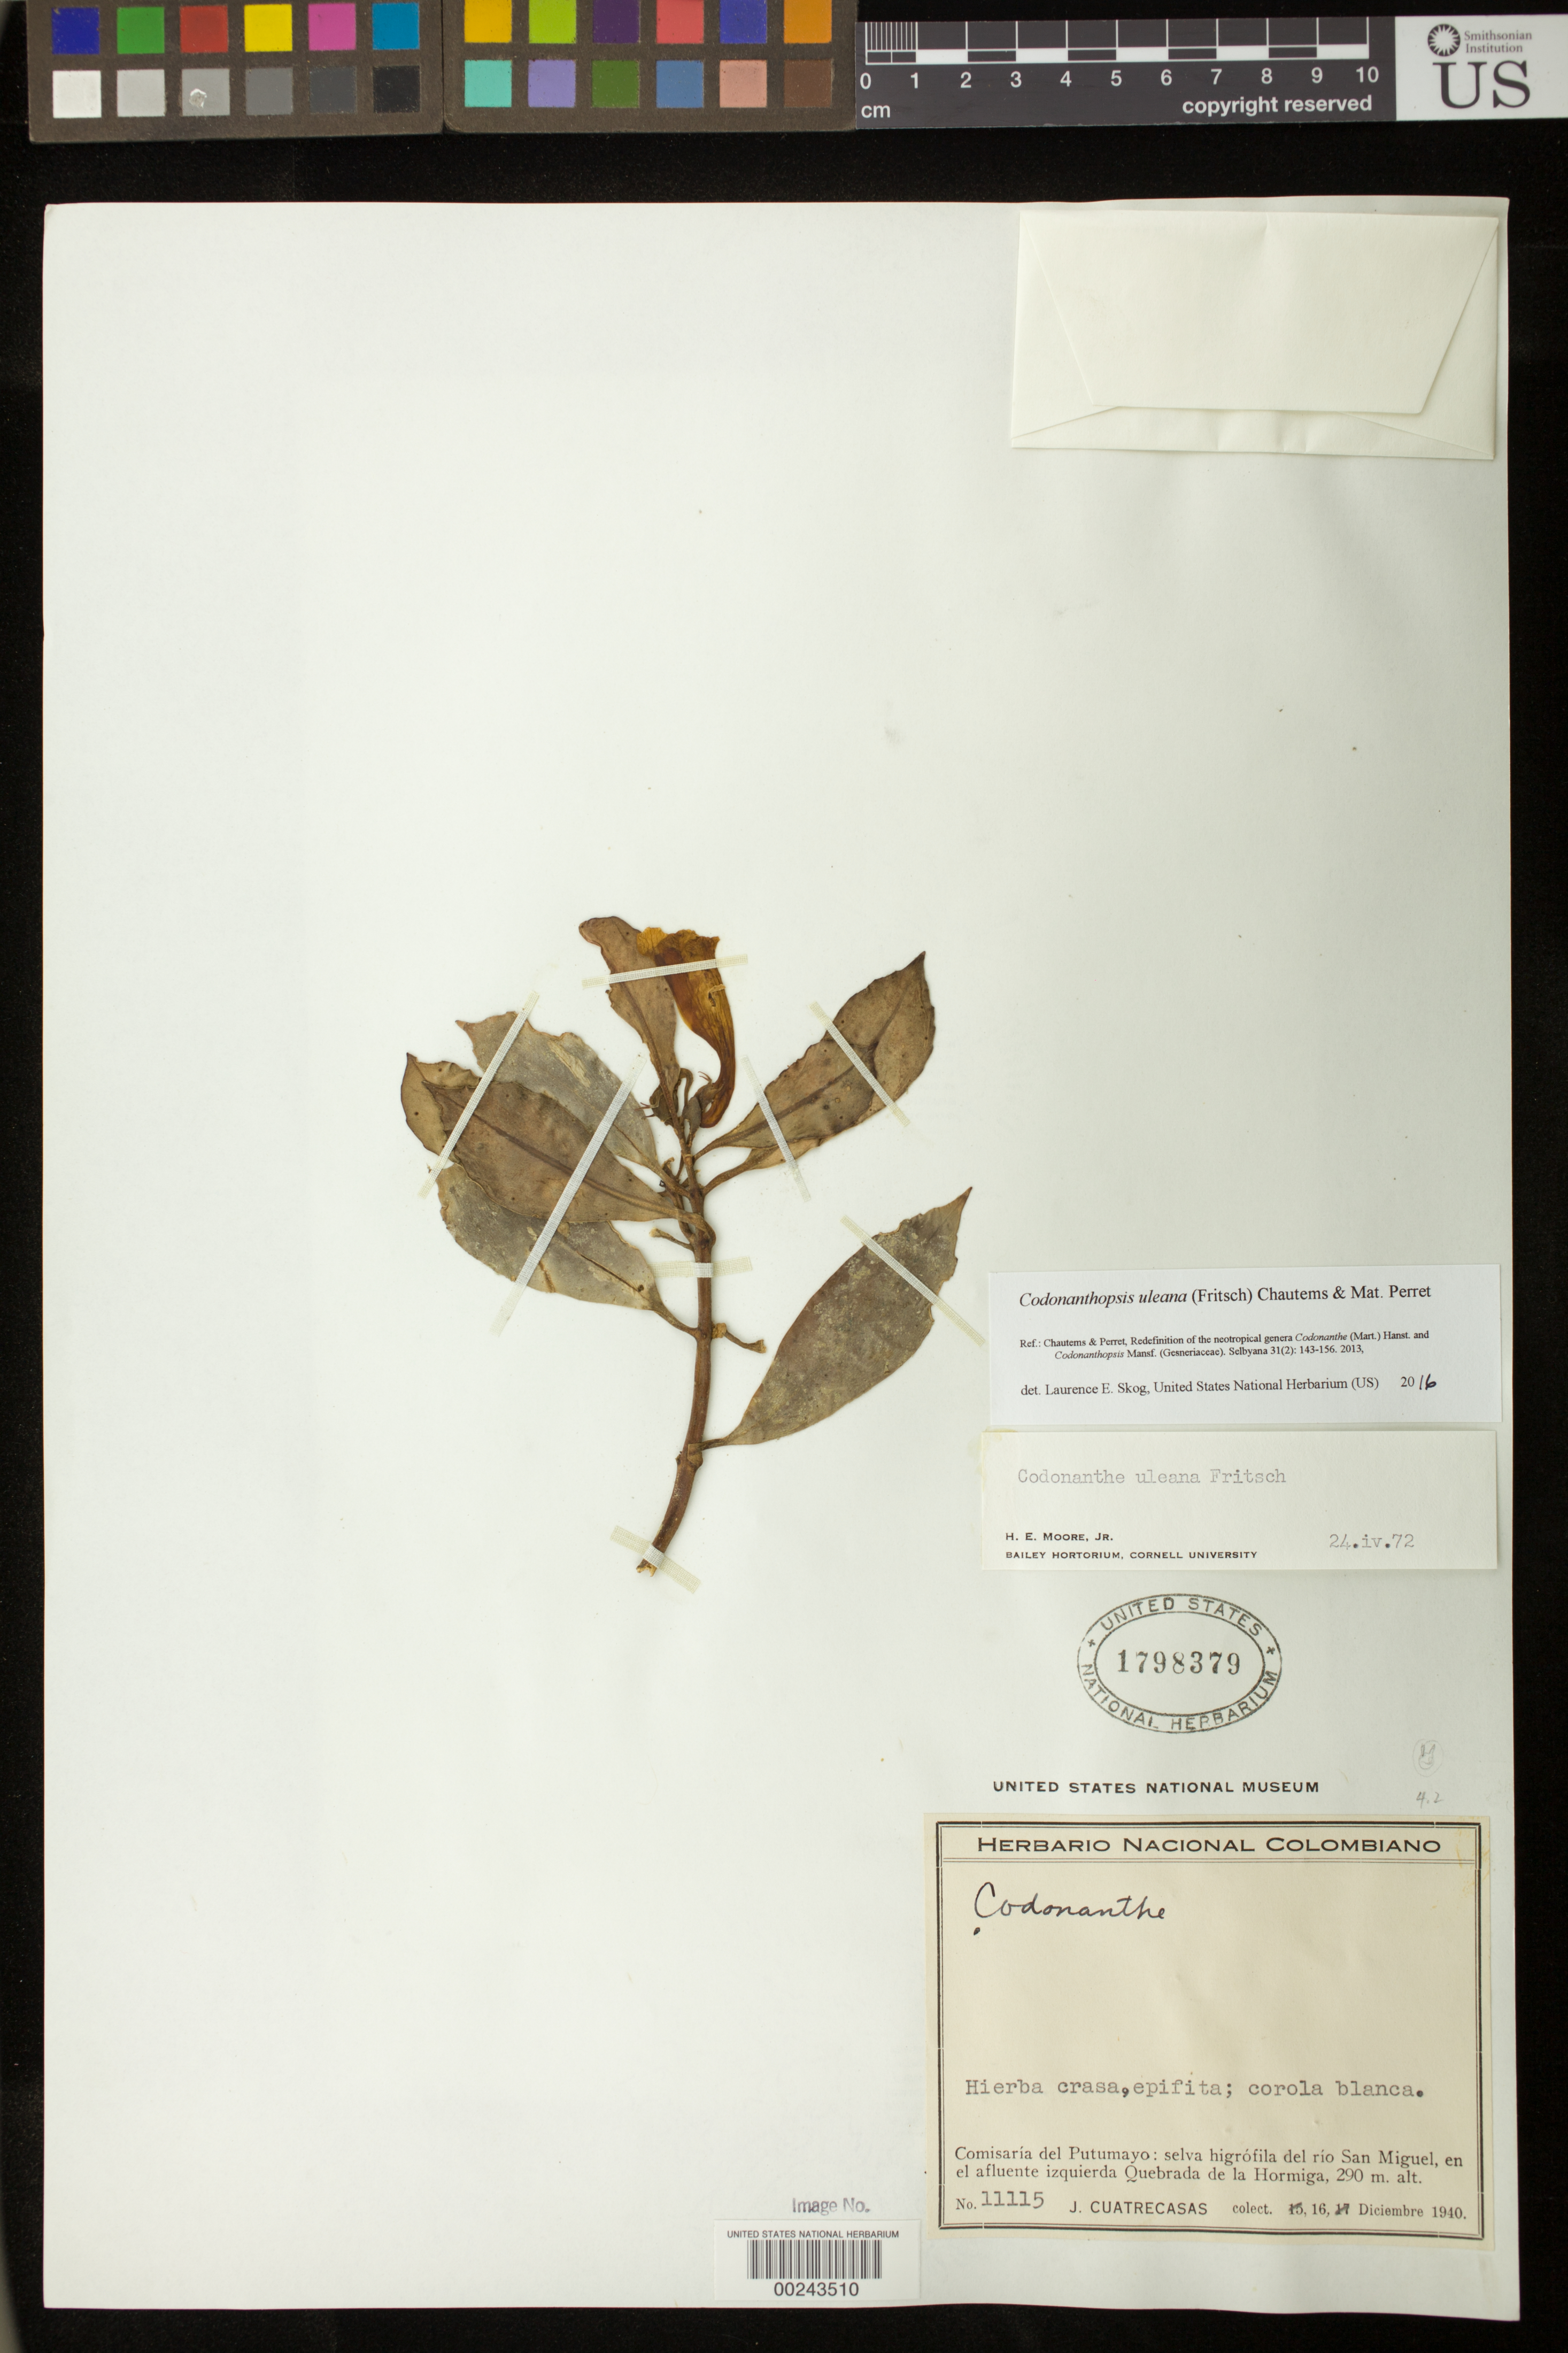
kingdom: Plantae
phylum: Tracheophyta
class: Magnoliopsida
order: Lamiales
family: Gesneriaceae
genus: Codonanthopsis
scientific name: Codonanthopsis uleana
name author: (Fritsch) Chautems & Mat.Perret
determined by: Skog, Laurence E.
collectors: J. Cuatrecasas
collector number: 11115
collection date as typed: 16 Dec 1940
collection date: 1940-12-16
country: Colombia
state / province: Putumayo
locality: Río San Miguel, en el afluente izquierda Quebrada de la Hormiga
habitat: Selva higrófila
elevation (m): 290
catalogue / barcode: US 1798379